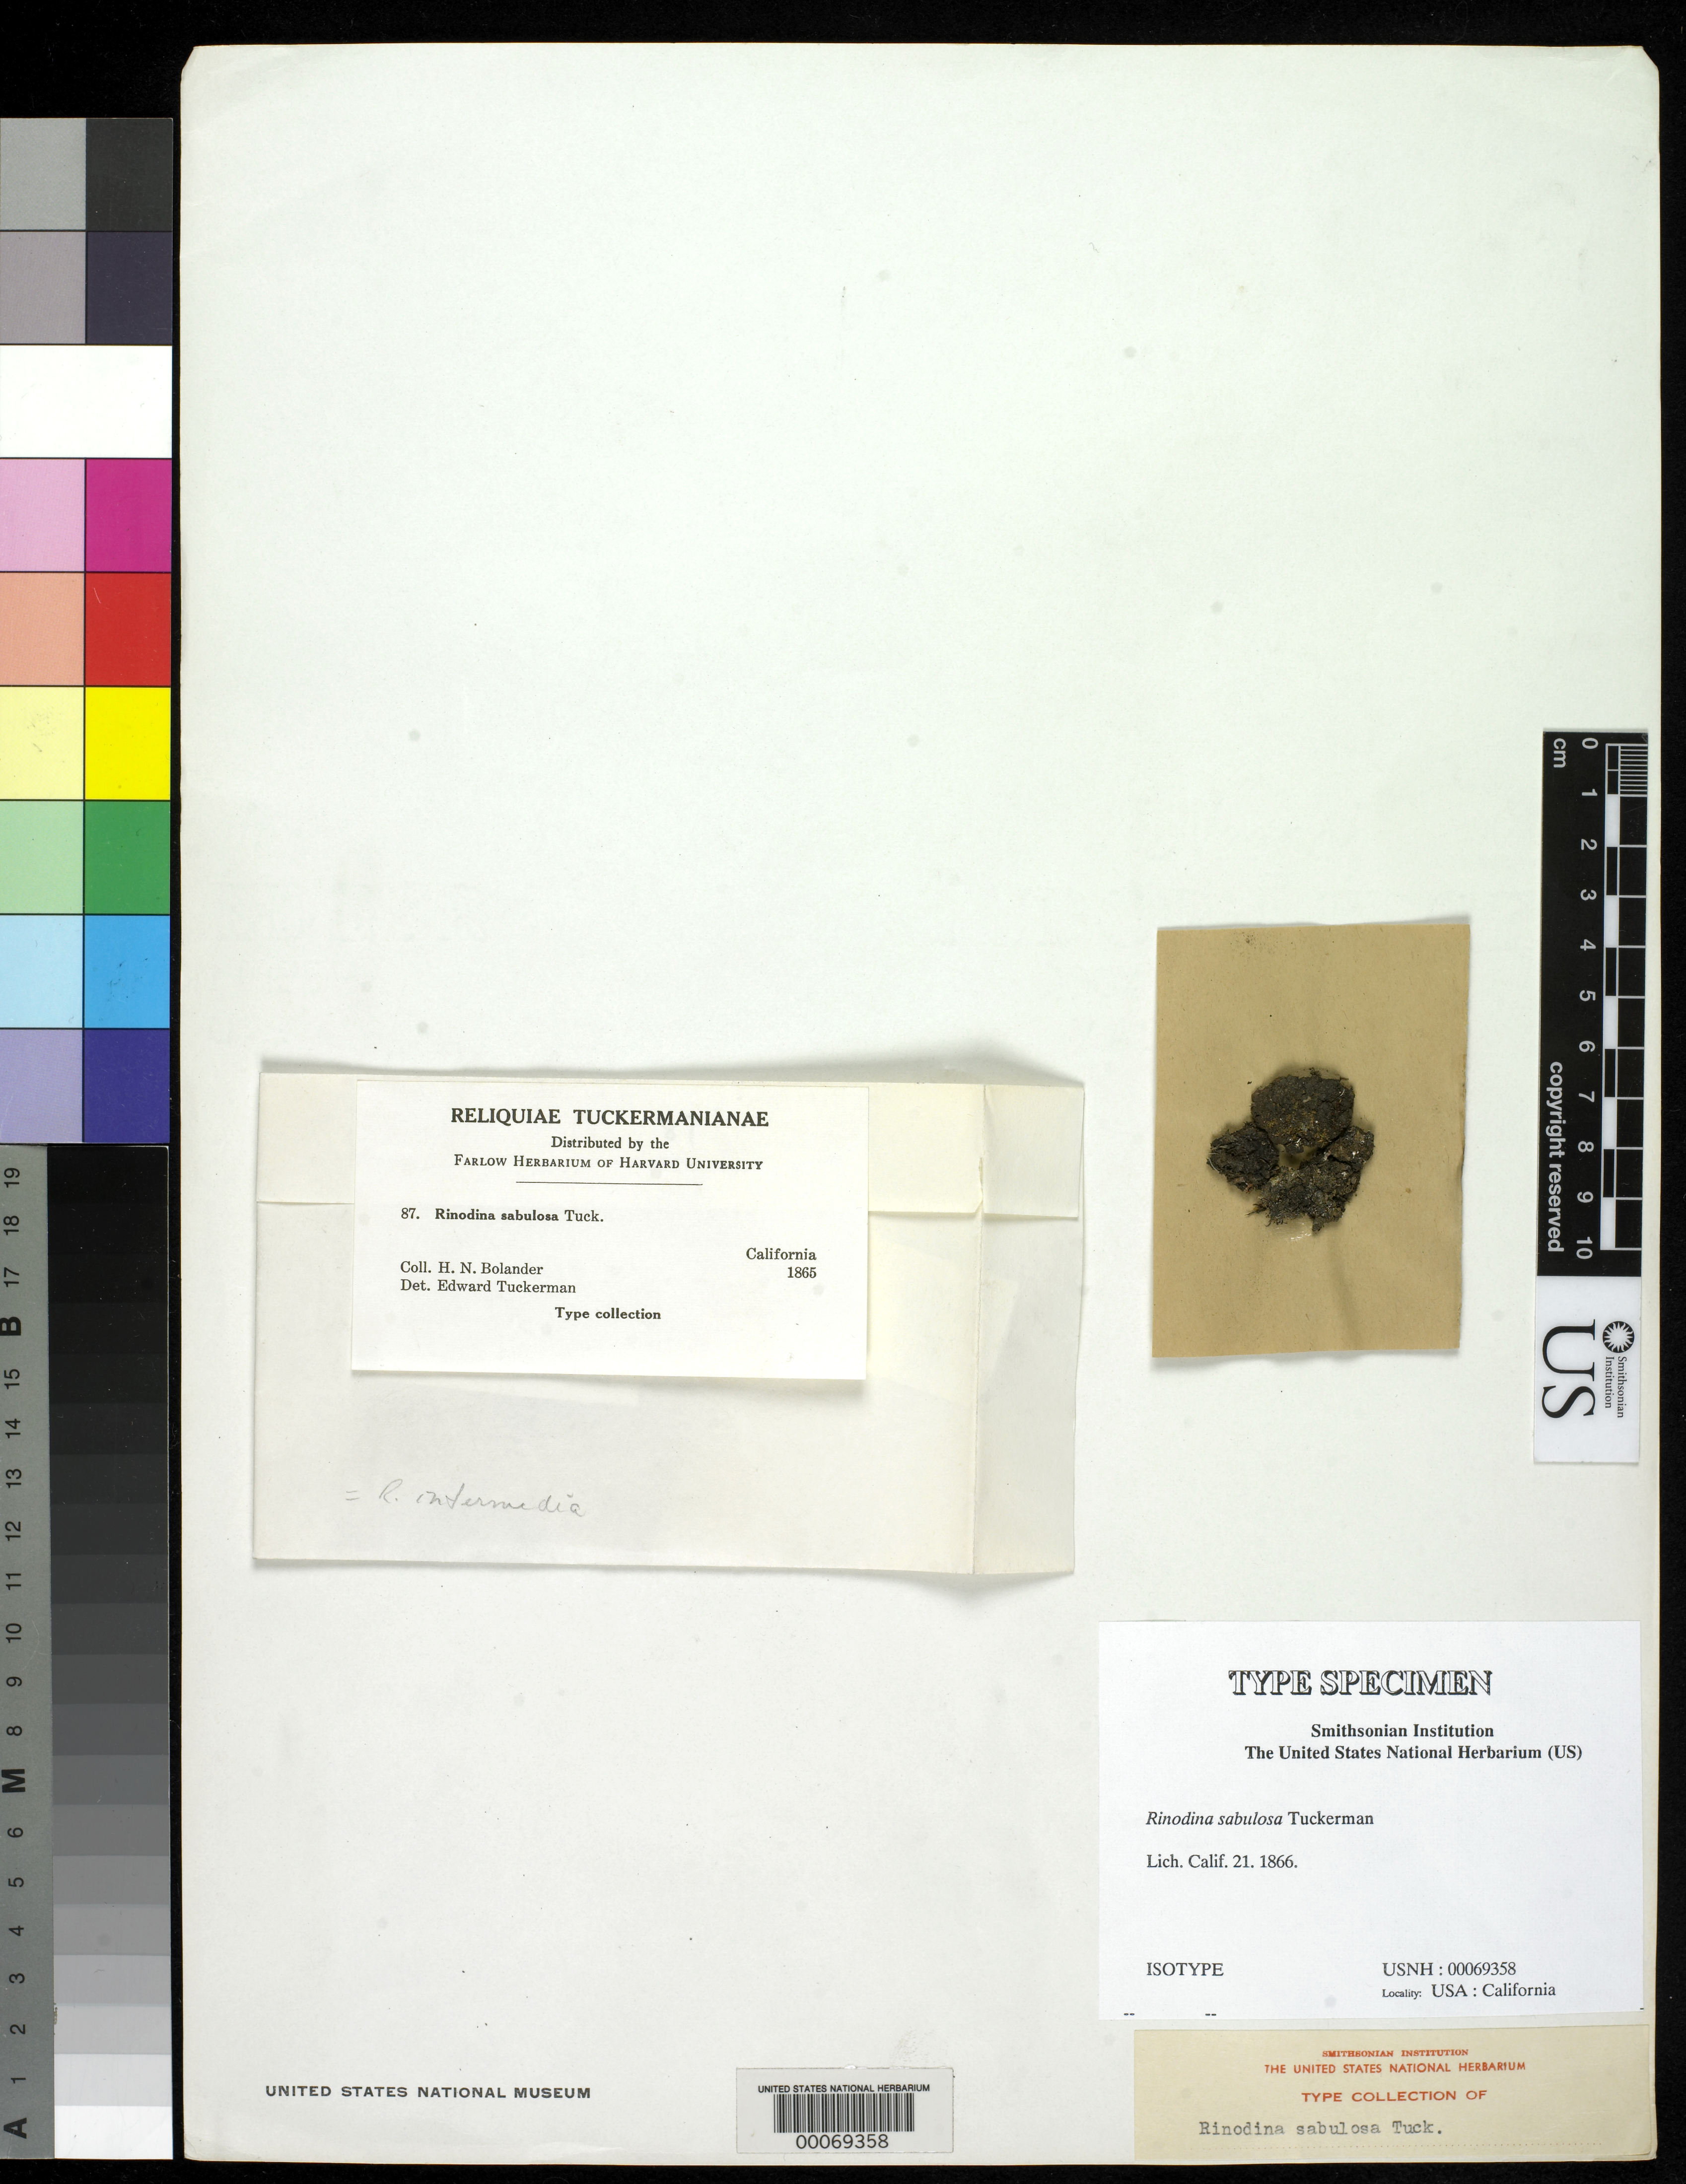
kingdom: Fungi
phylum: Ascomycota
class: Lecanoromycetes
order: Caliciales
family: Physciaceae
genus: Rinodina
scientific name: Rinodina sabulosa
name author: Tuck.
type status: Isotype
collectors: H. Bolander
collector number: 87 Rel. Tuck.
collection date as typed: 1865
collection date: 1865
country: United States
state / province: California